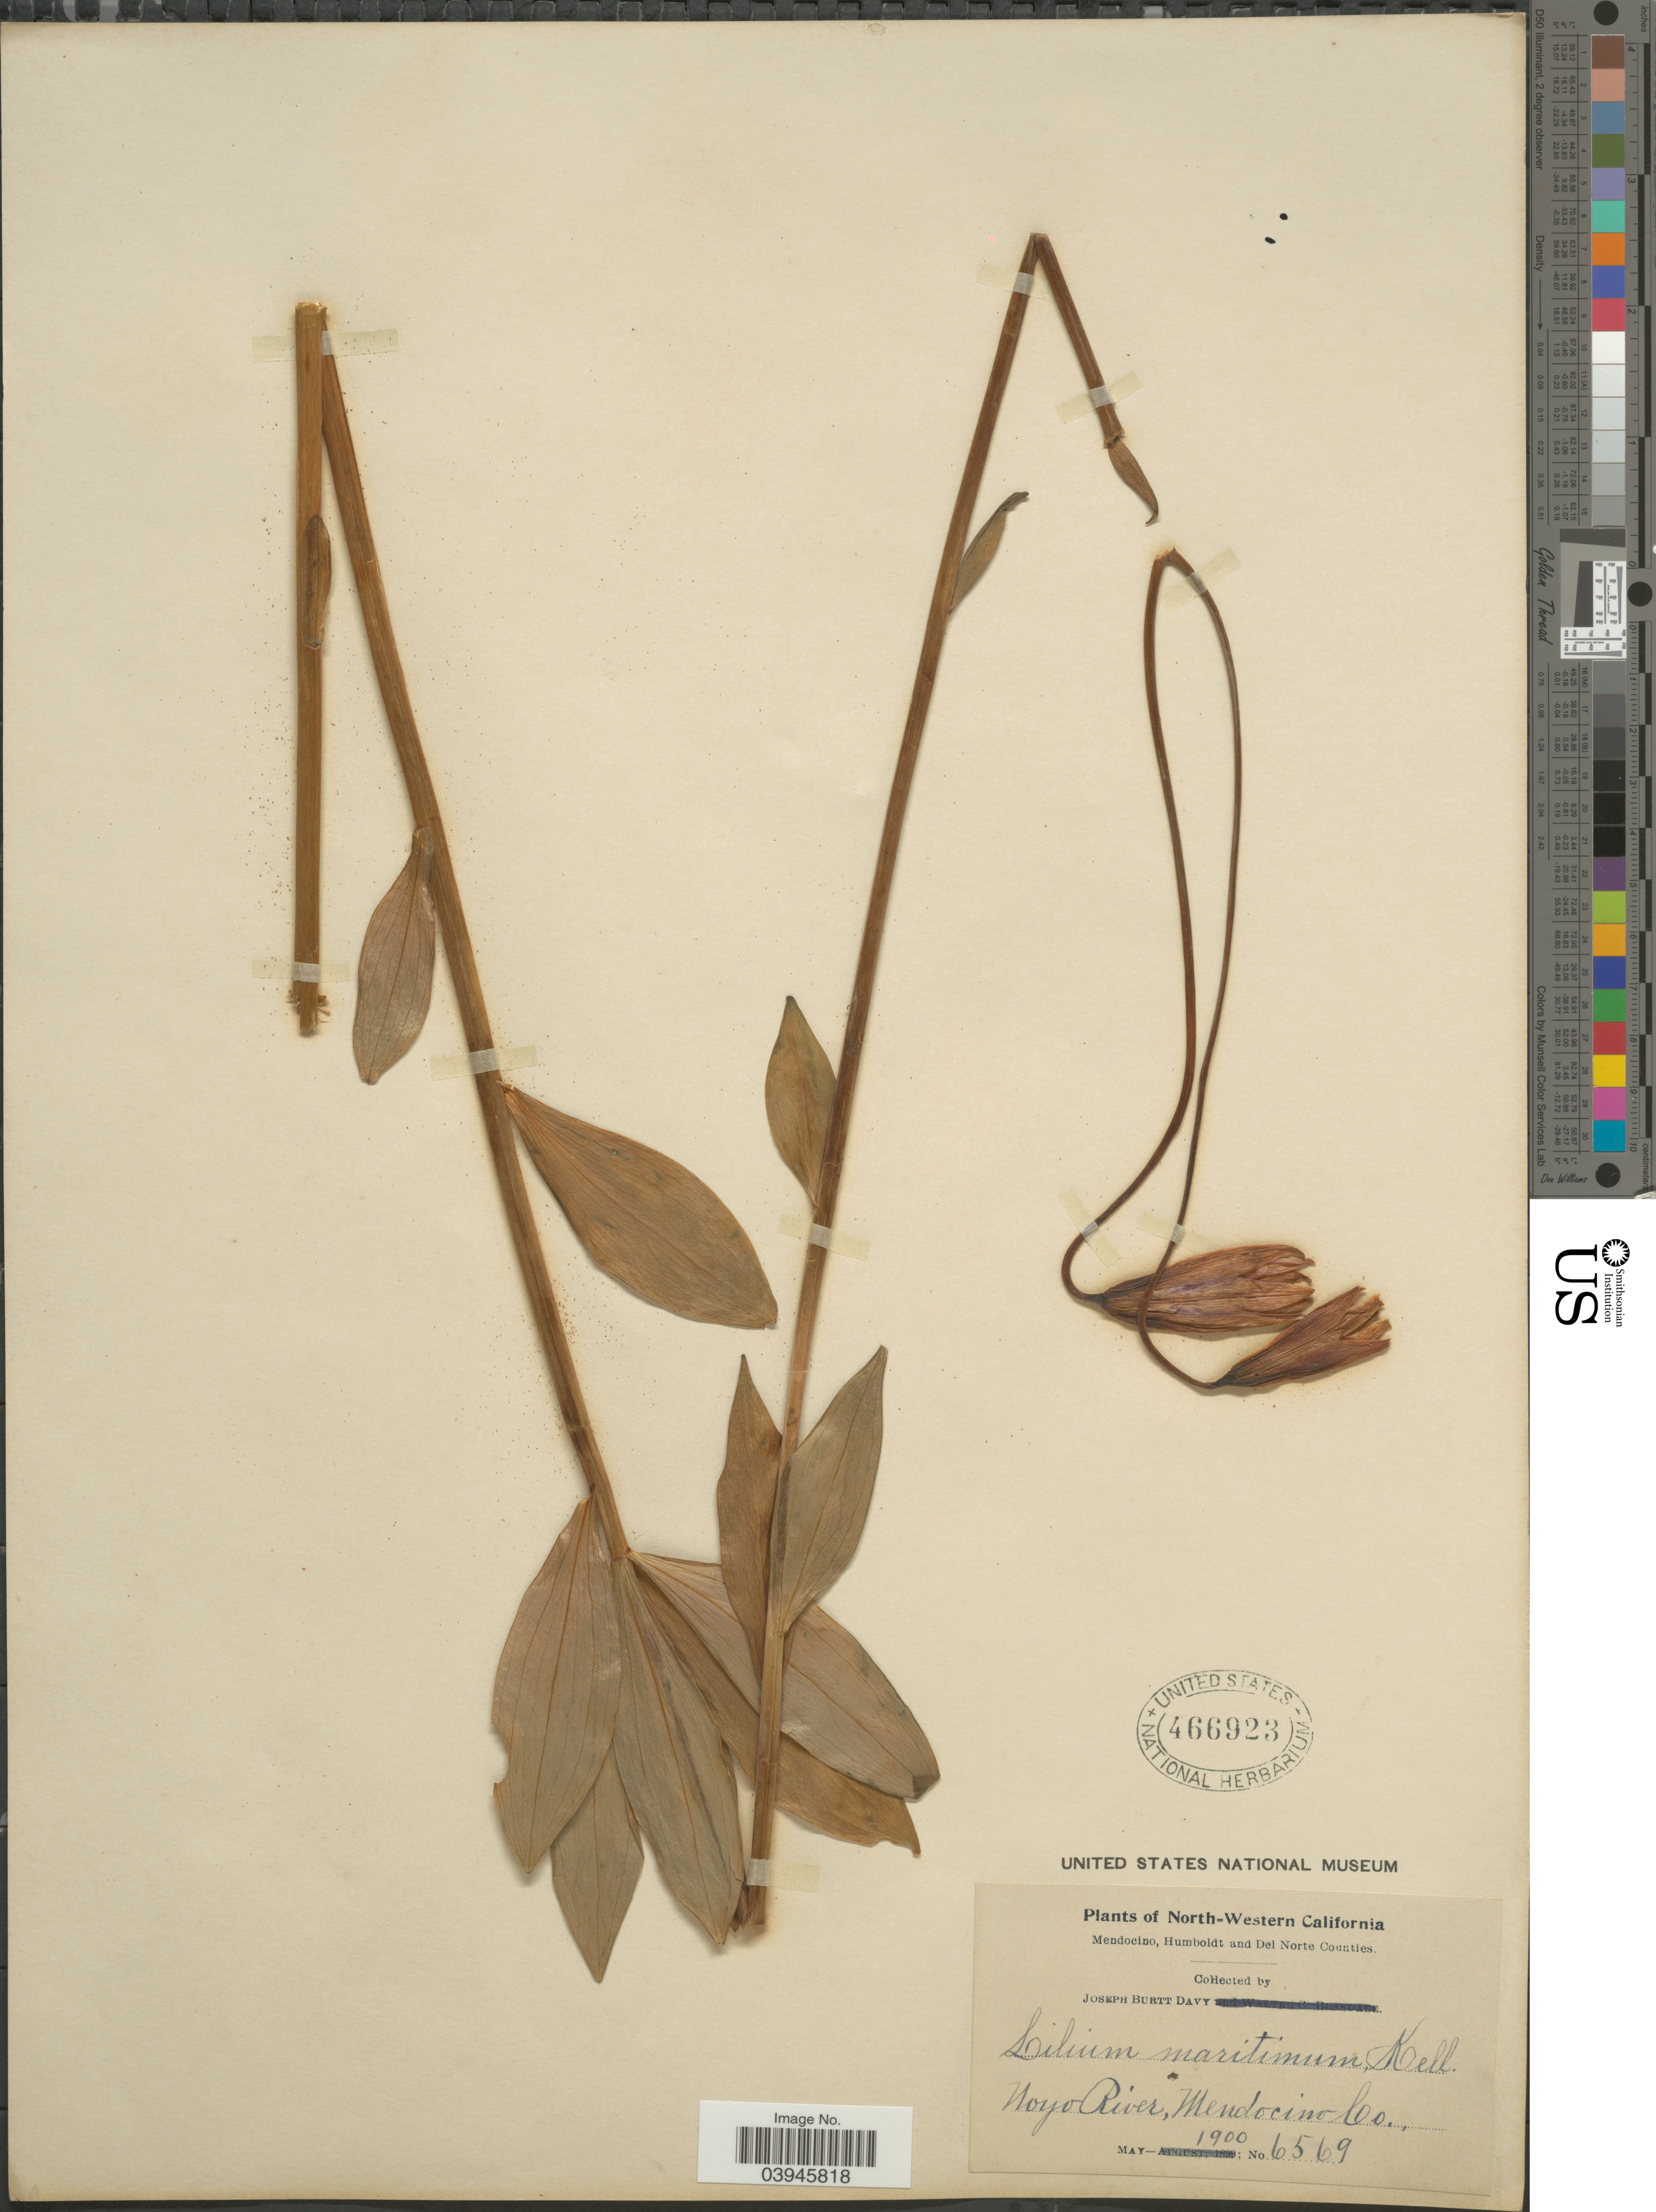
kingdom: Plantae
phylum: Tracheophyta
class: Liliopsida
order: Liliales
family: Liliaceae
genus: Lilium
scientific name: Lilium maritimum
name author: Kellogg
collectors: J. Burtt Davy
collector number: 6569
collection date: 1900-05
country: United States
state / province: California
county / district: Mendocino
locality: North-Western California. Noyo River, Mendocino Co.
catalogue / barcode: US 466923